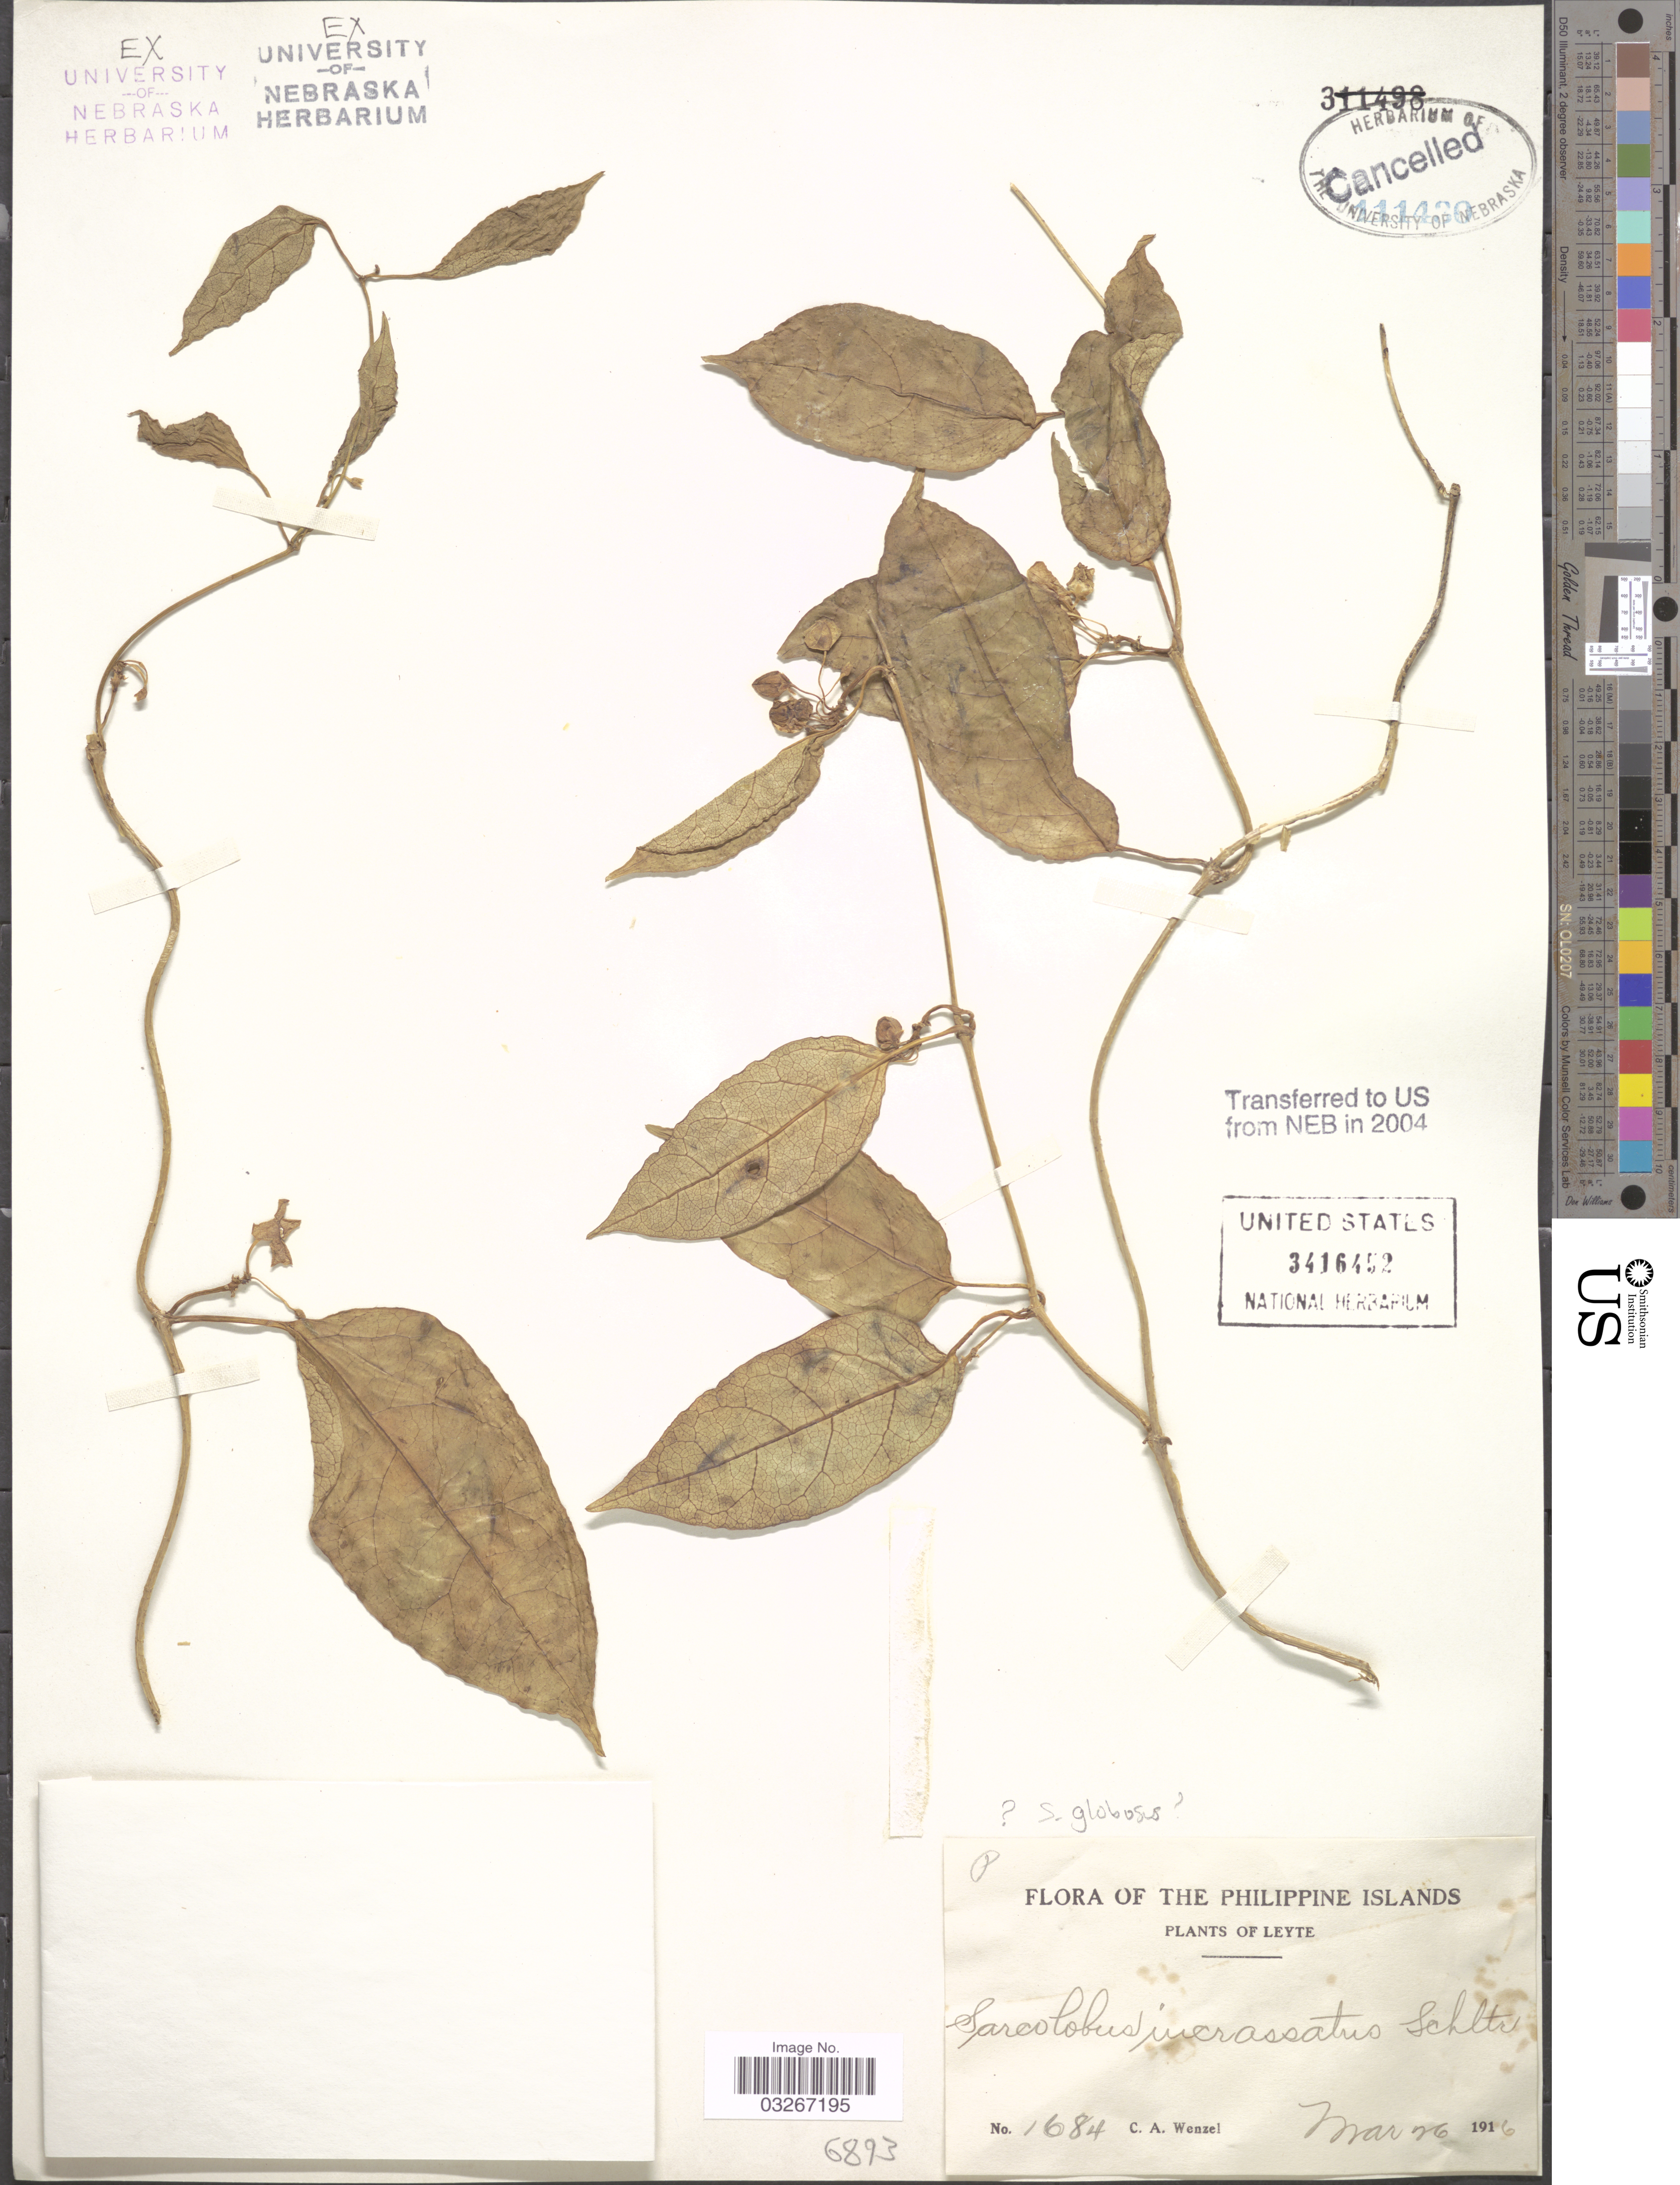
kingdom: Plantae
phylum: Tracheophyta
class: Magnoliopsida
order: Gentianales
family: Apocynaceae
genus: Sarcolobus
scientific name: Sarcolobus sp.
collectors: C. Wenzel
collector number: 1684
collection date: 1916-03-26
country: Philippines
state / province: Eastern Visayas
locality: Leyte.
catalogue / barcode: US 3416452